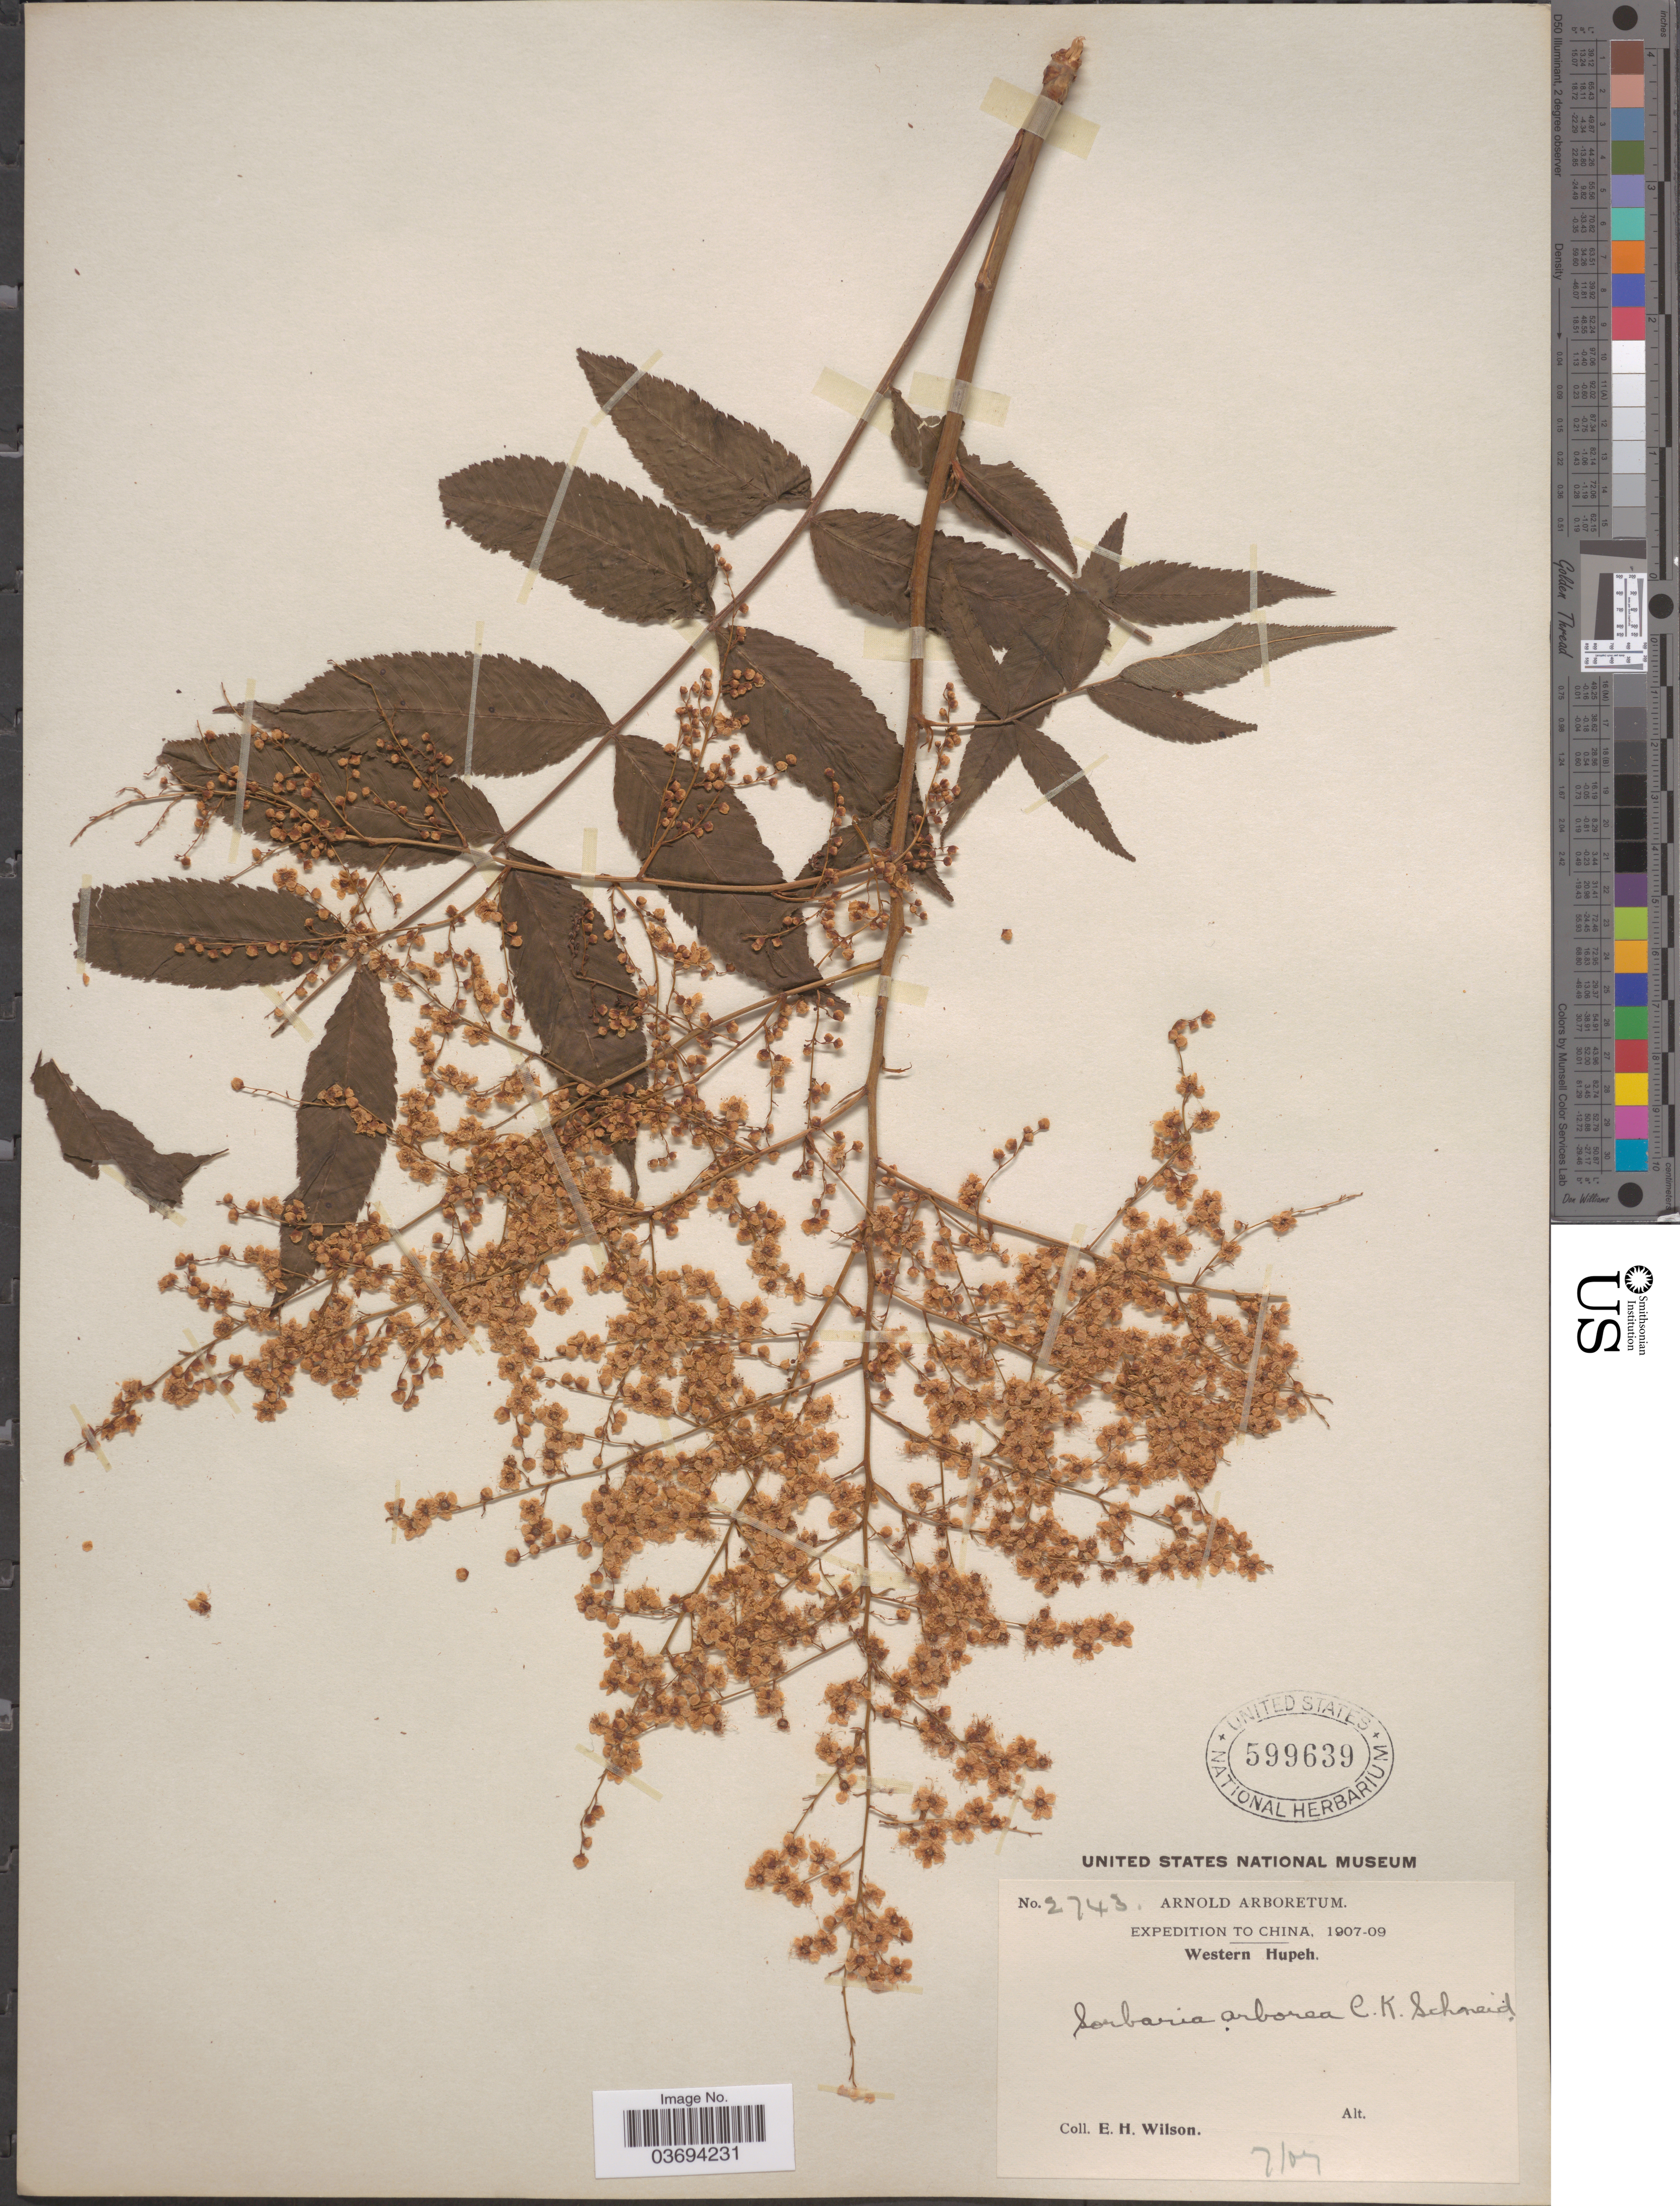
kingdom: Plantae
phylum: Tracheophyta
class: Magnoliopsida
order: Rosales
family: Rosaceae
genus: Sorbaria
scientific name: Sorbaria arborea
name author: C.K. Schneid.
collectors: E. Wilson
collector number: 2743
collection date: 1907-07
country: China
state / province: Hubei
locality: Western Hupeh.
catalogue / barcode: US 599639